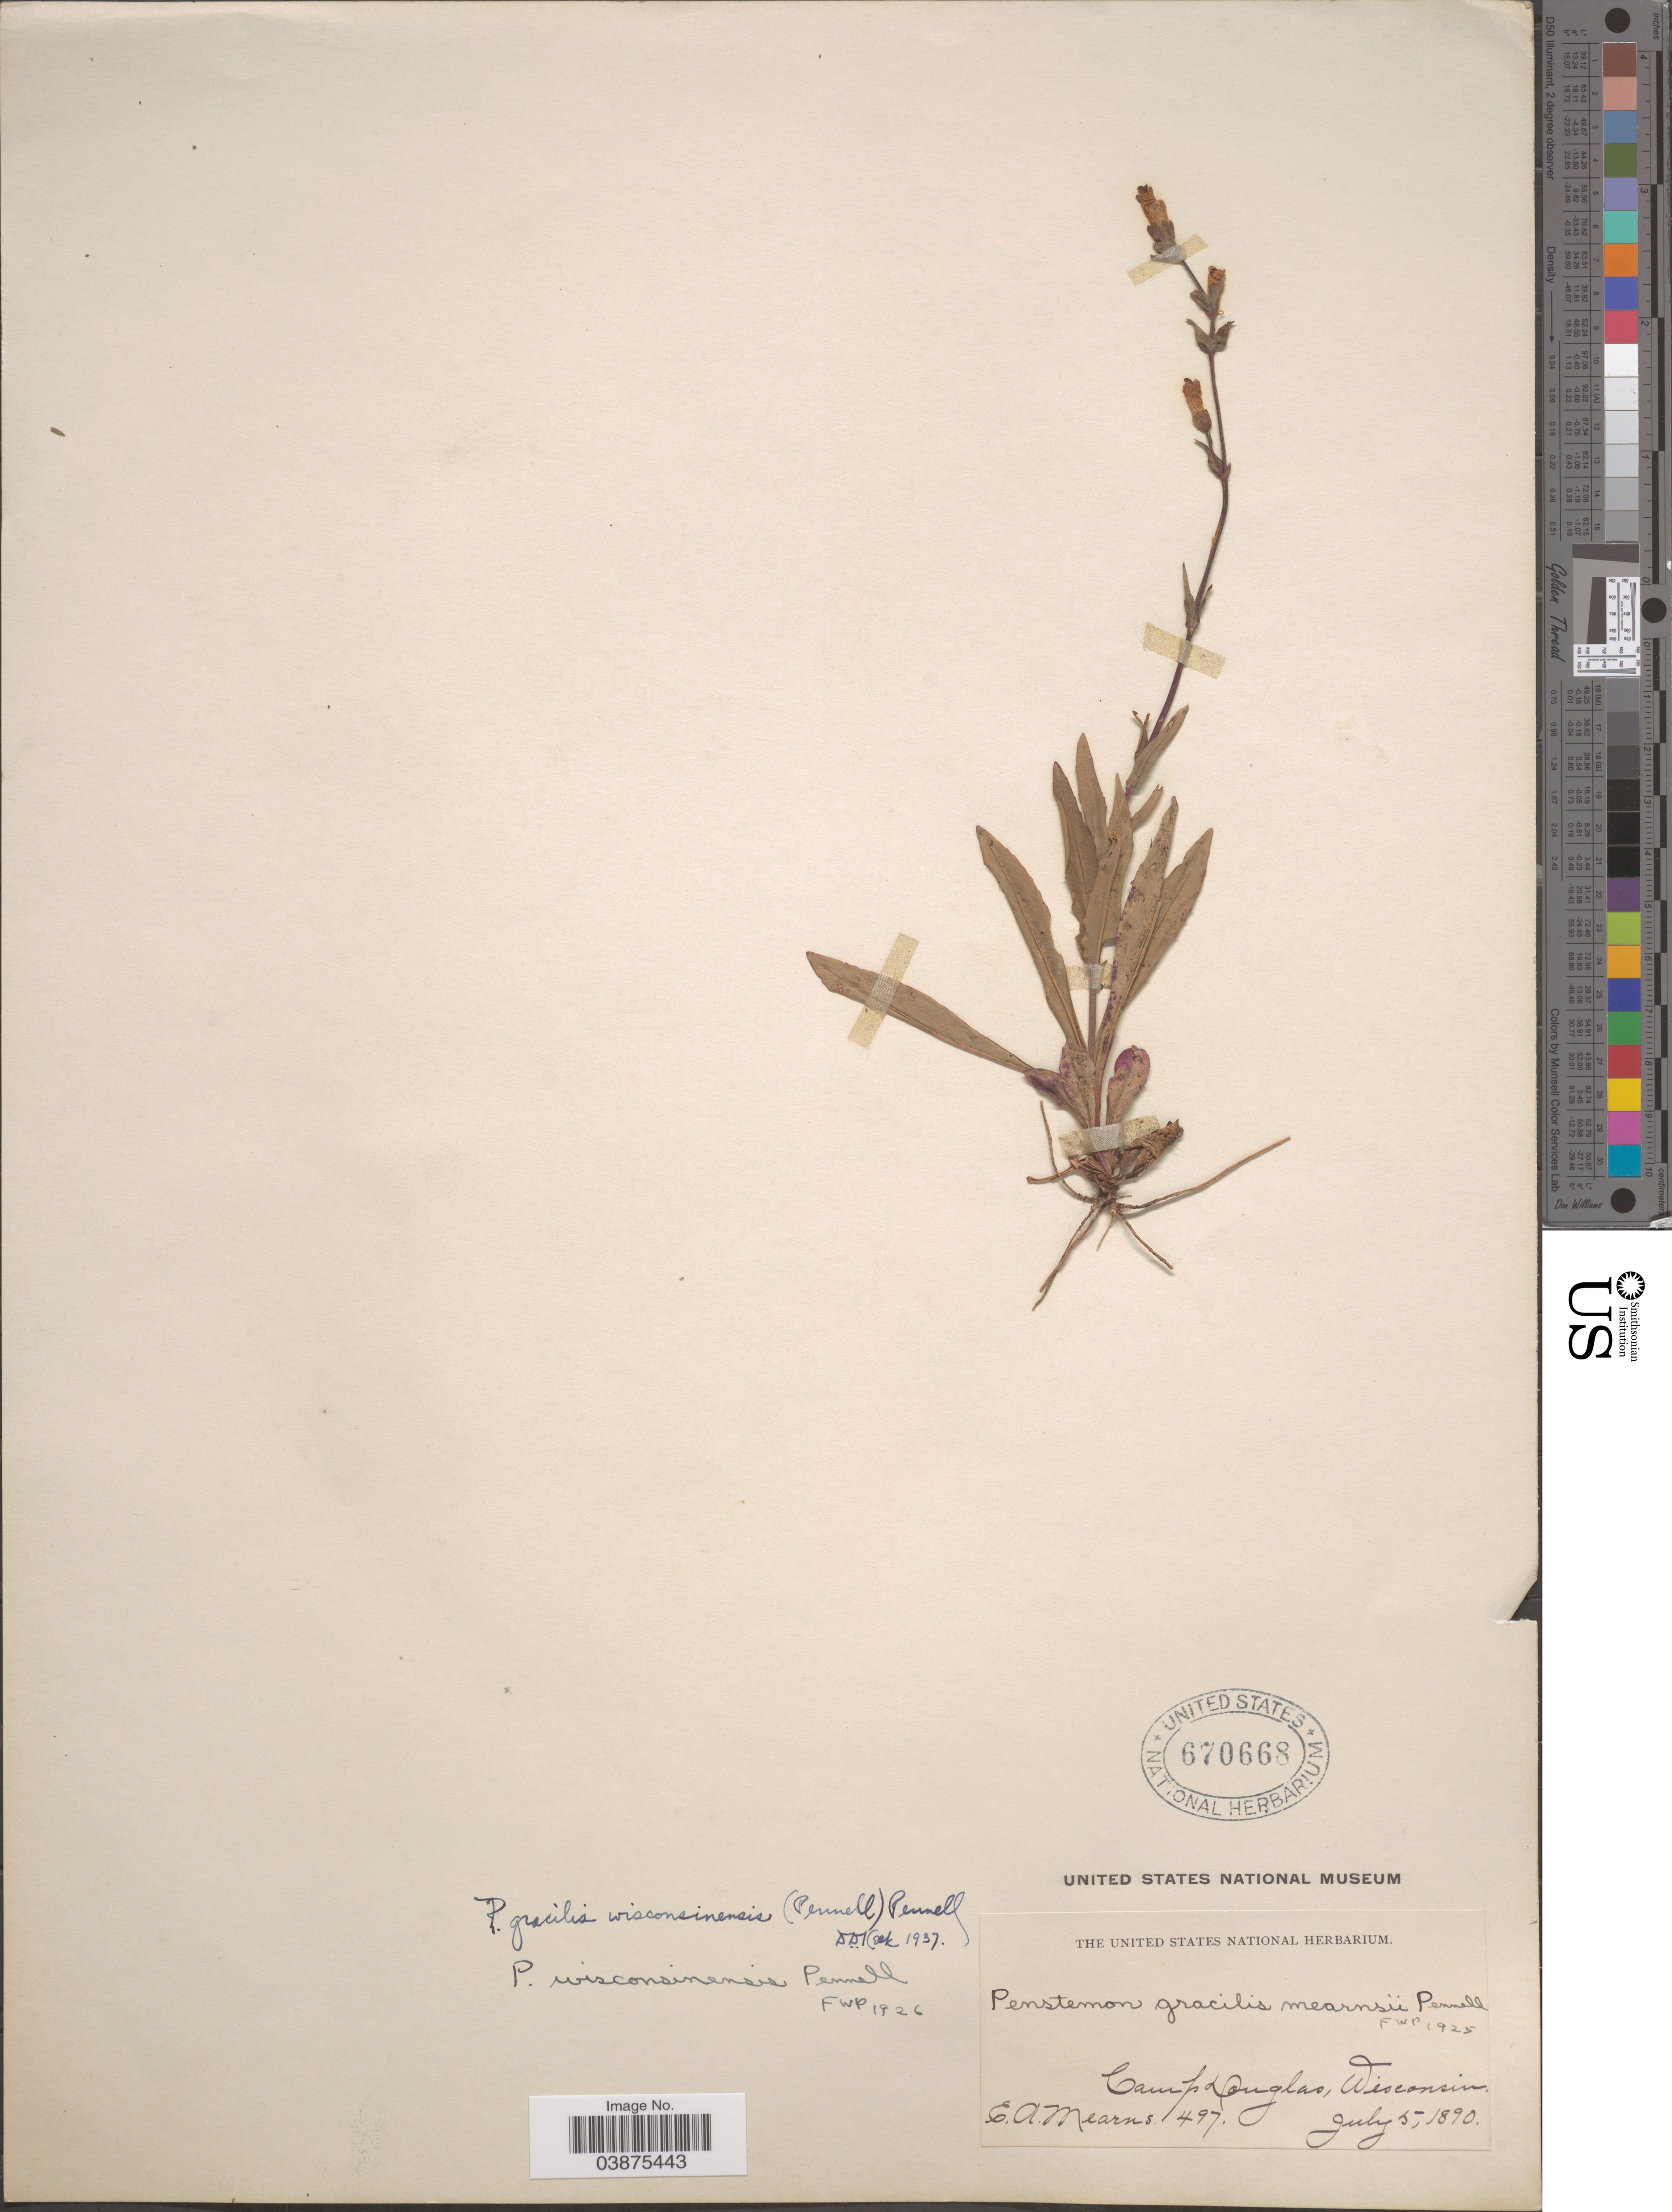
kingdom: Plantae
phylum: Tracheophyta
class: Magnoliopsida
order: Lamiales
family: Plantaginaceae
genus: Penstemon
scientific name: Penstemon gracilis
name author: Nutt.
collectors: E. A. Mearns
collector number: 497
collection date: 1890-07-05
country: United States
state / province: Wisconsin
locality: Camp Douglas.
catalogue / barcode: US 670668